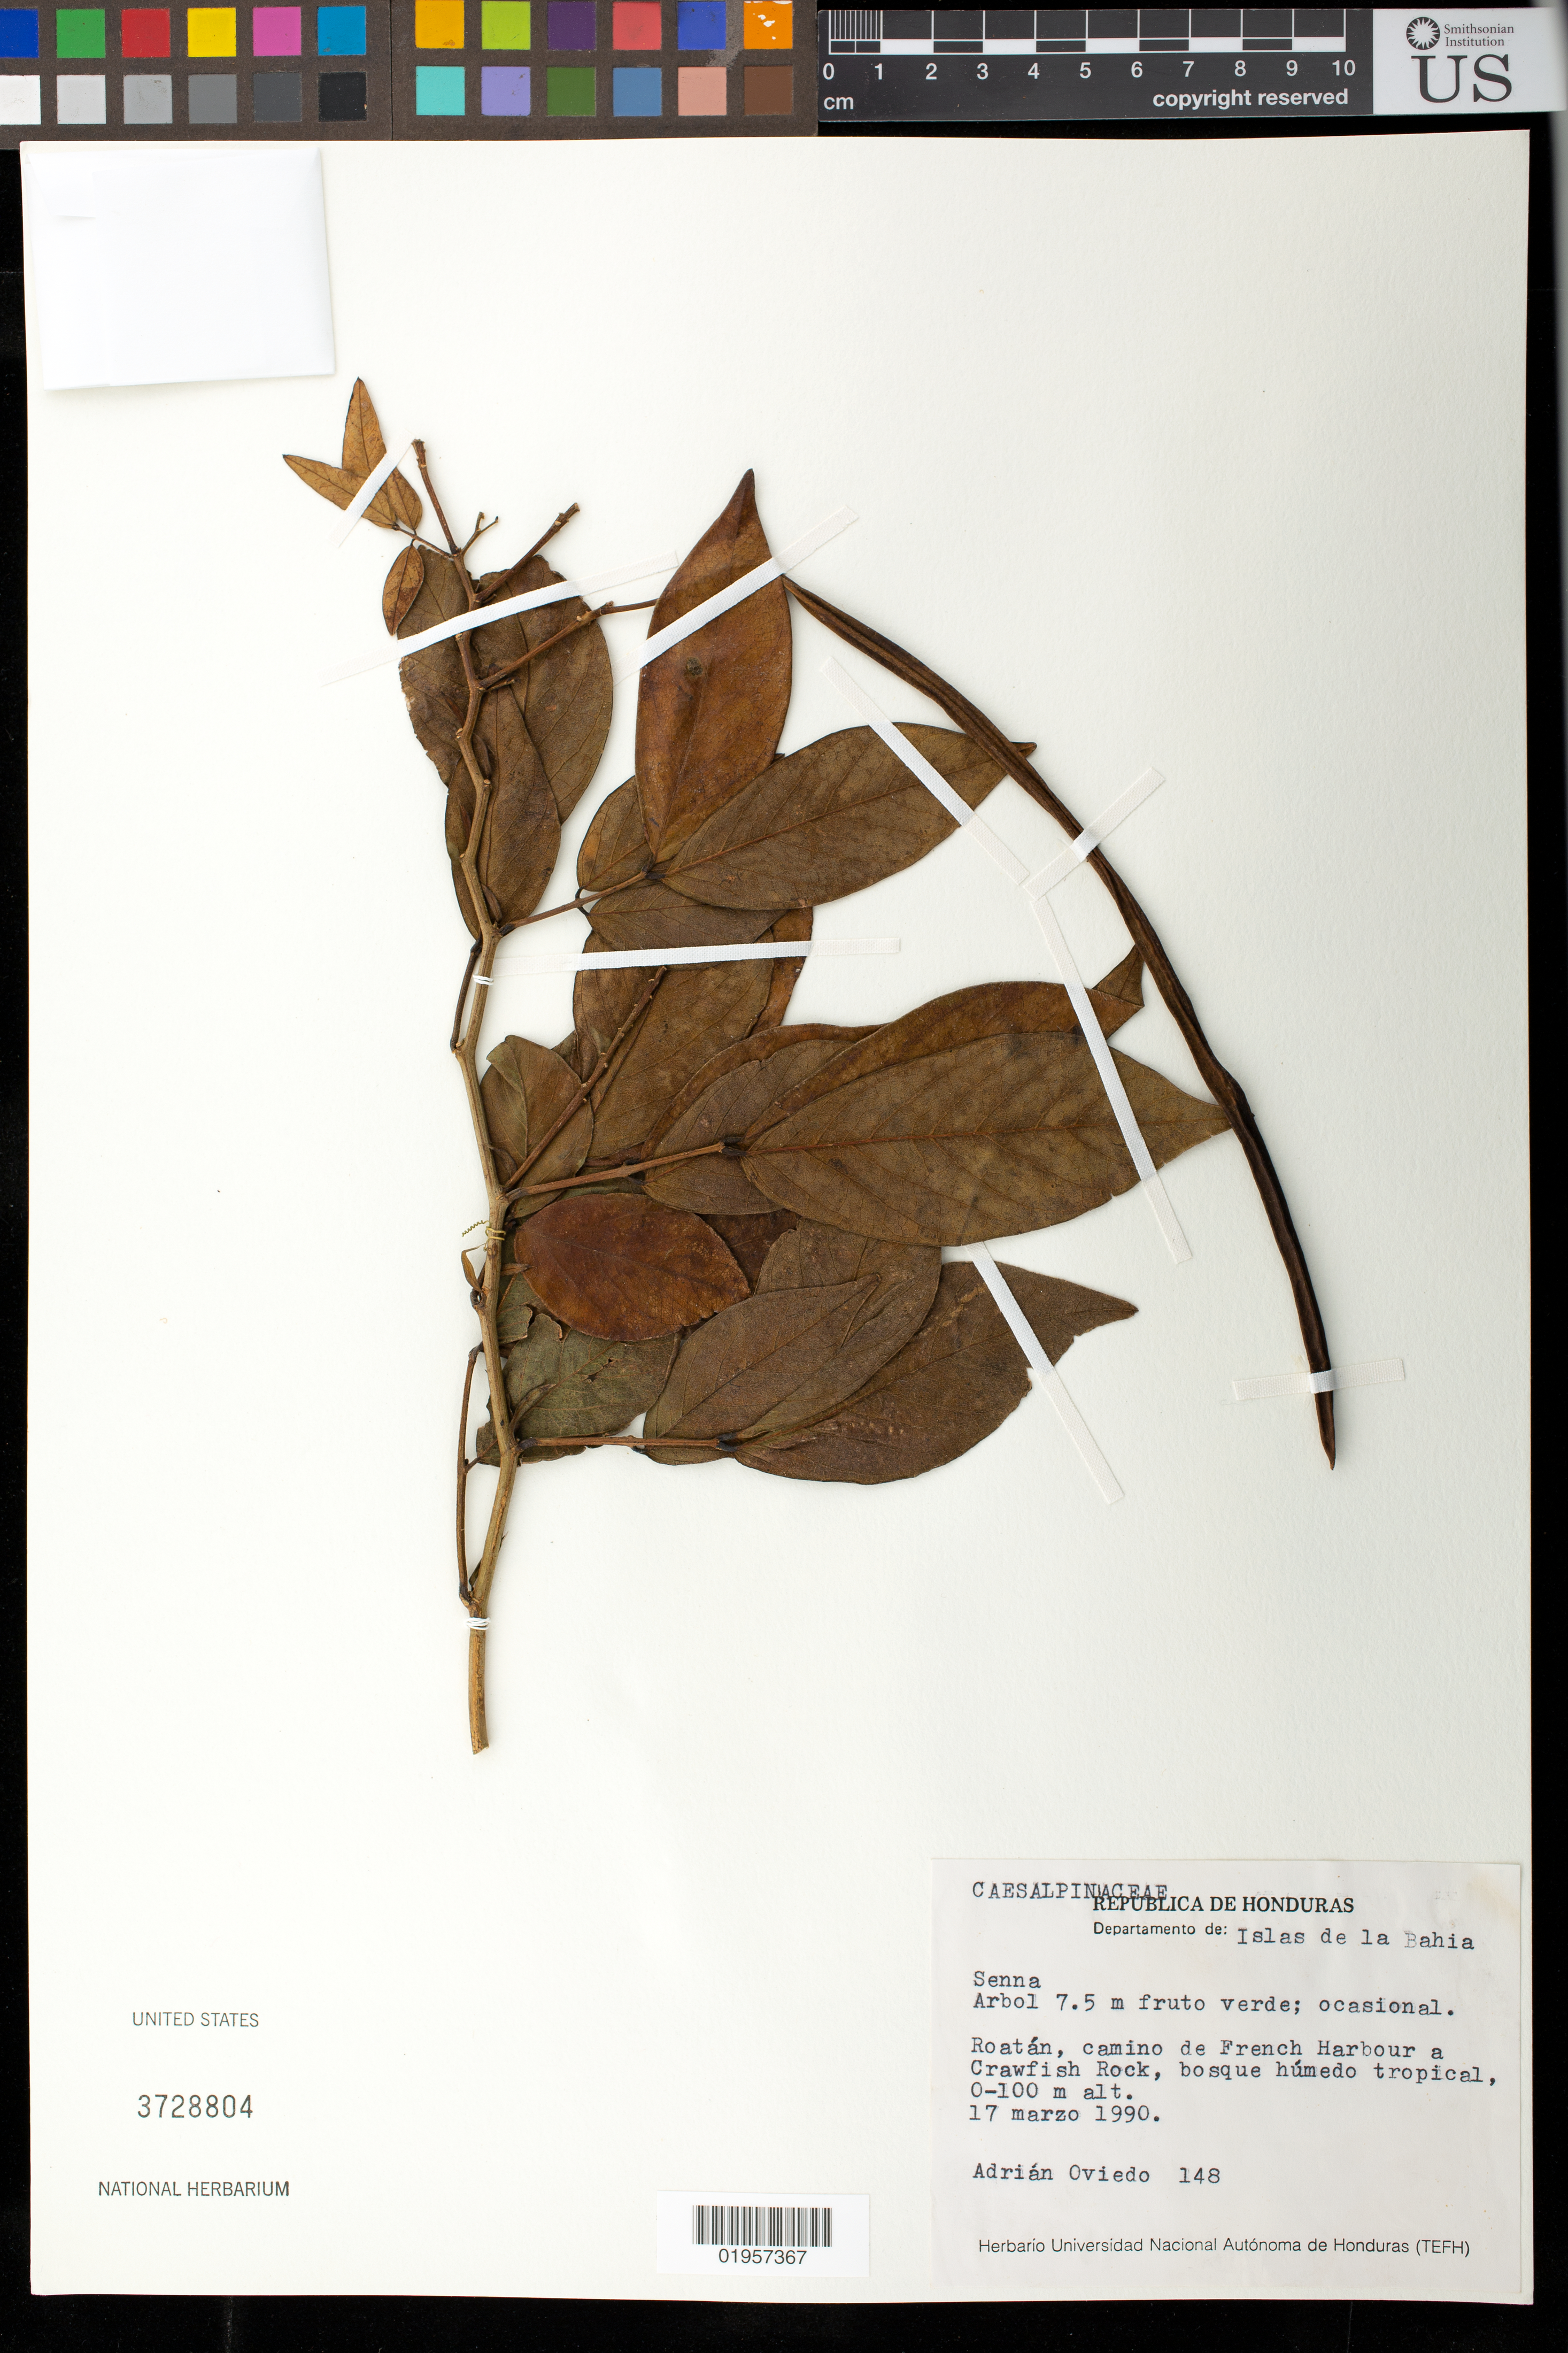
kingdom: Plantae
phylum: Tracheophyta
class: Magnoliopsida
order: Fabales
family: Fabaceae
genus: Senna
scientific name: Senna sp.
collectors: A. Oviedo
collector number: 148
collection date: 1990-03-17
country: Honduras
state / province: Islas de la Bahía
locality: Roatan, camino de French Harbour a Crawfish Rock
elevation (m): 0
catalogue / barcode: US 3728804